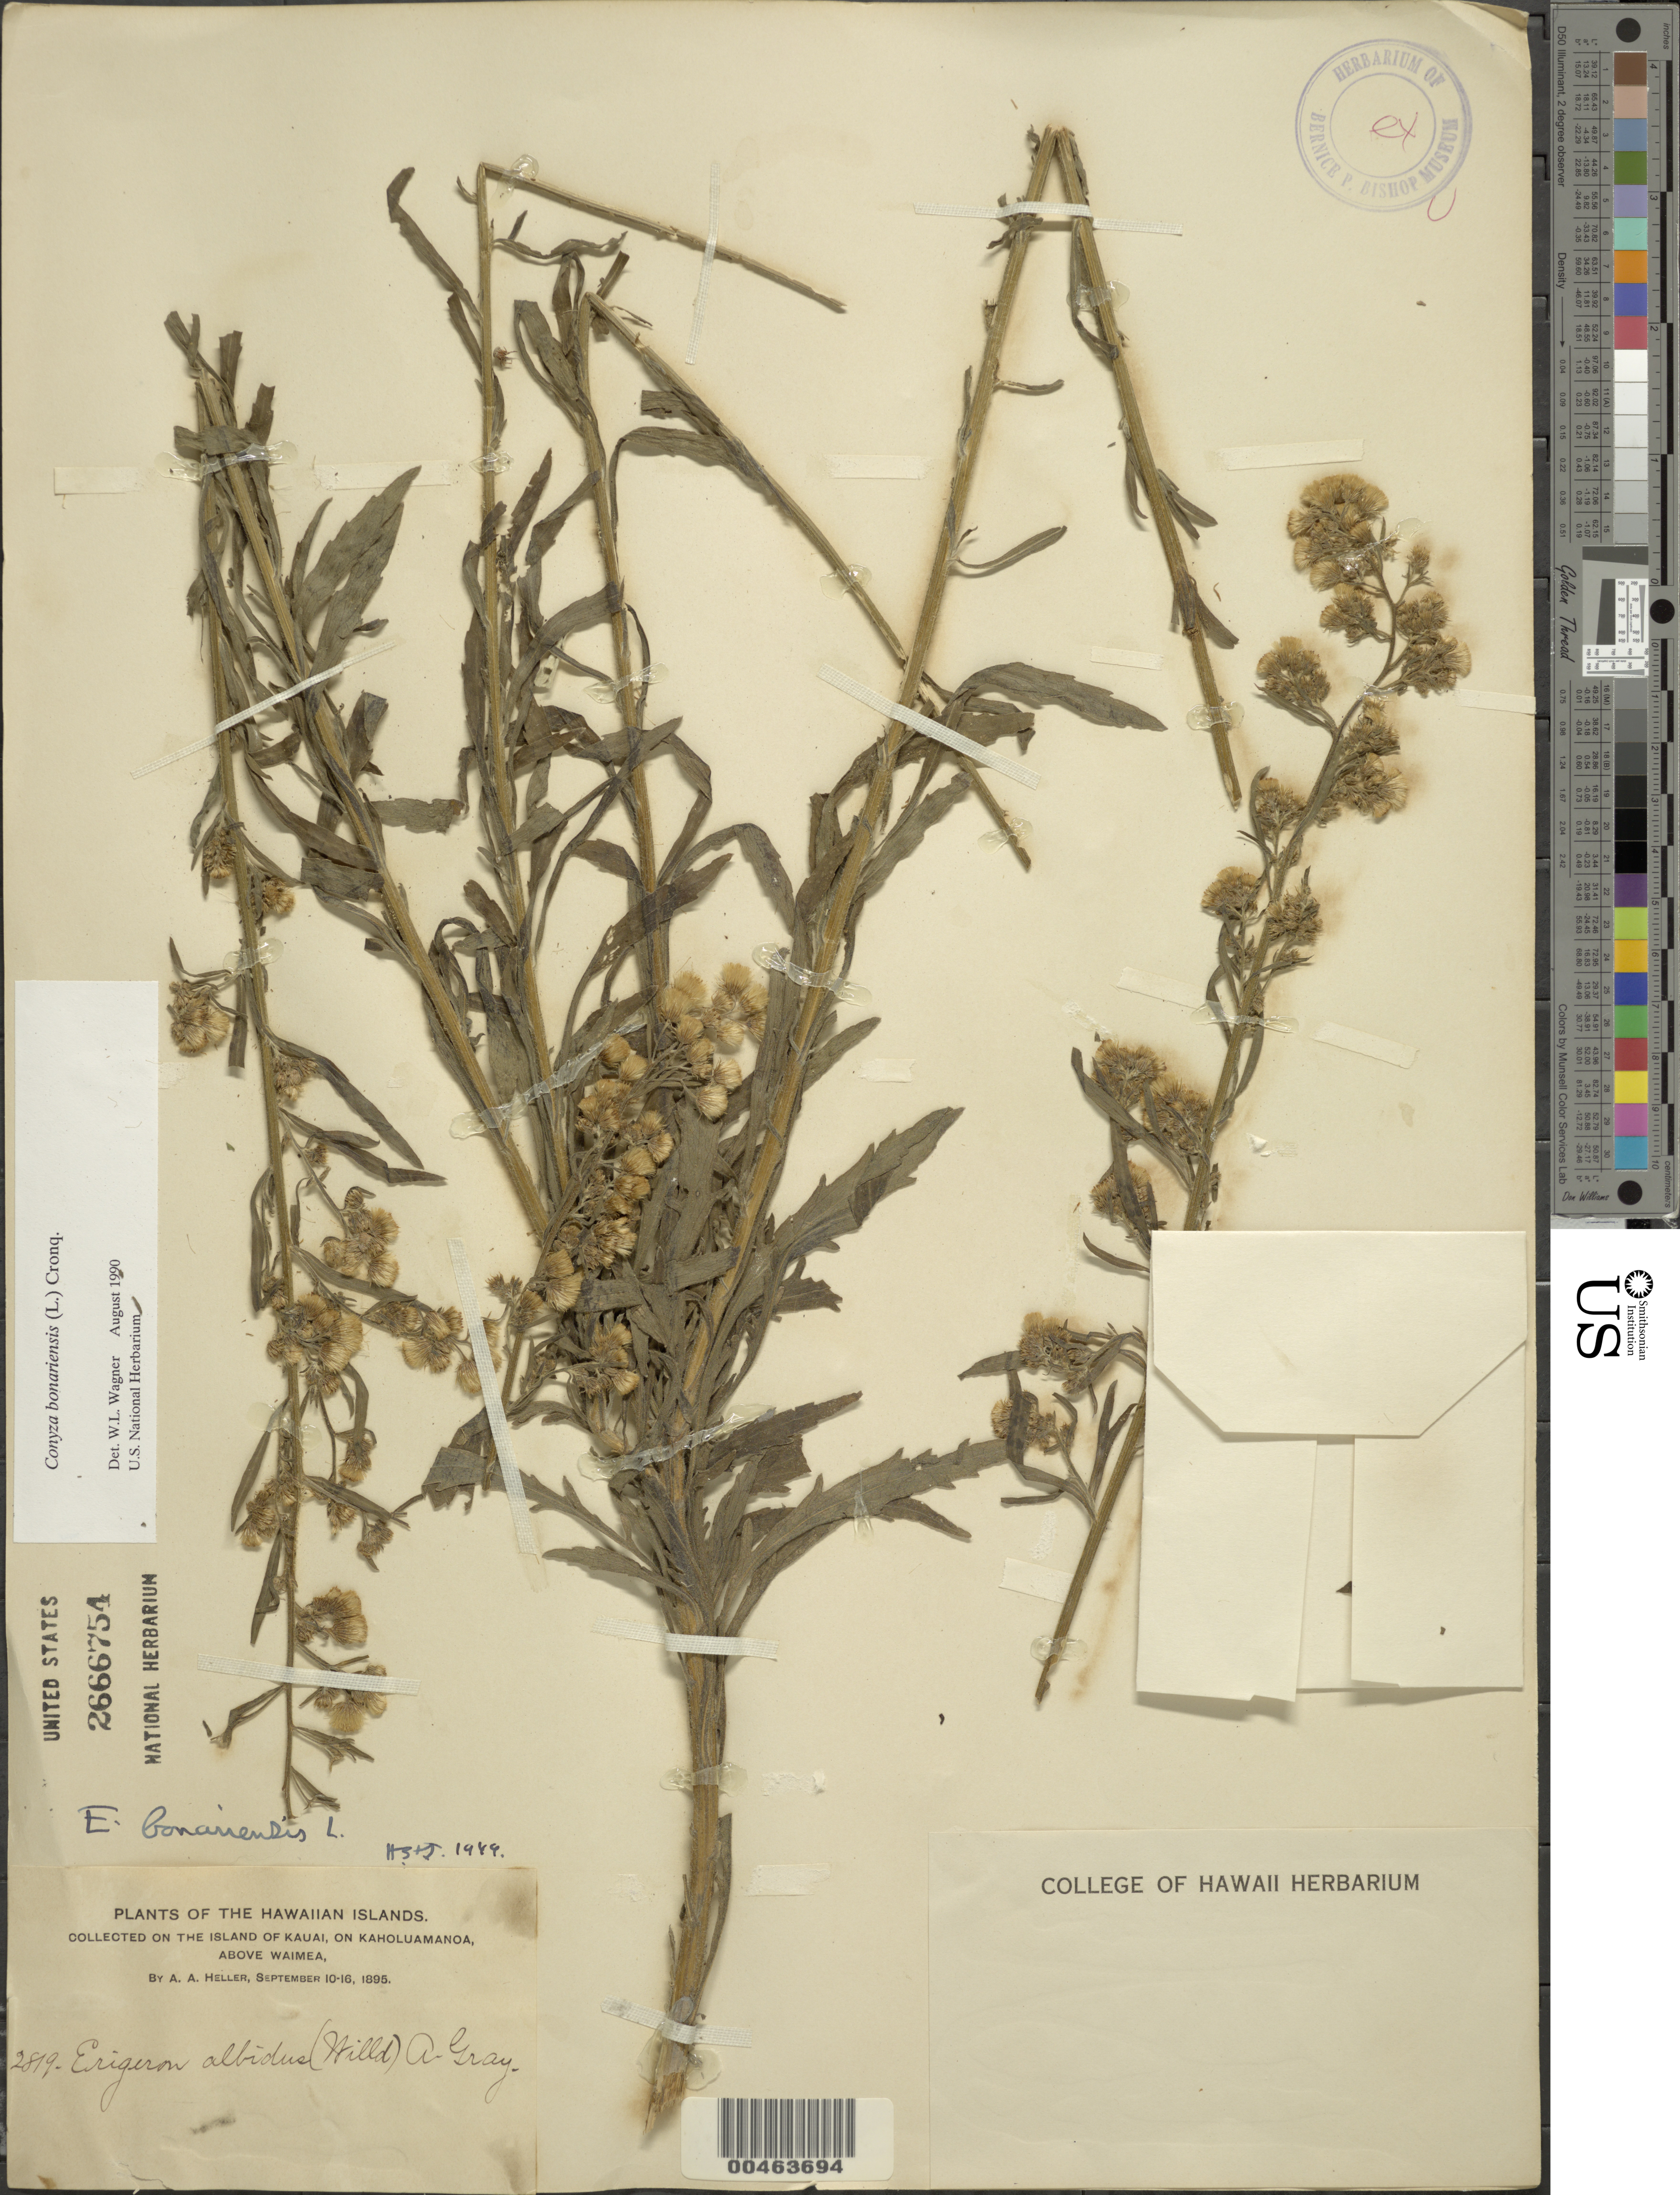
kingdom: Plantae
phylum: Tracheophyta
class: Magnoliopsida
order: Asterales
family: Asteraceae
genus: Erigeron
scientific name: Erigeron bonariensis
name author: L.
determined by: Wagner, W. L., (BOT), Smithsonian Institution - National Museum of Natural History (UNITED STATES)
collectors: A. A. Heller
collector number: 2819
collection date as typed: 10 Sep 1895 to 16 Sep 1895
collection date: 1895-09-10/1895-09-16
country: United States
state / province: Hawaii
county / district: Kauai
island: Kaua'i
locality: On Kaholuamanoa, above Waimea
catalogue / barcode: US 2666754